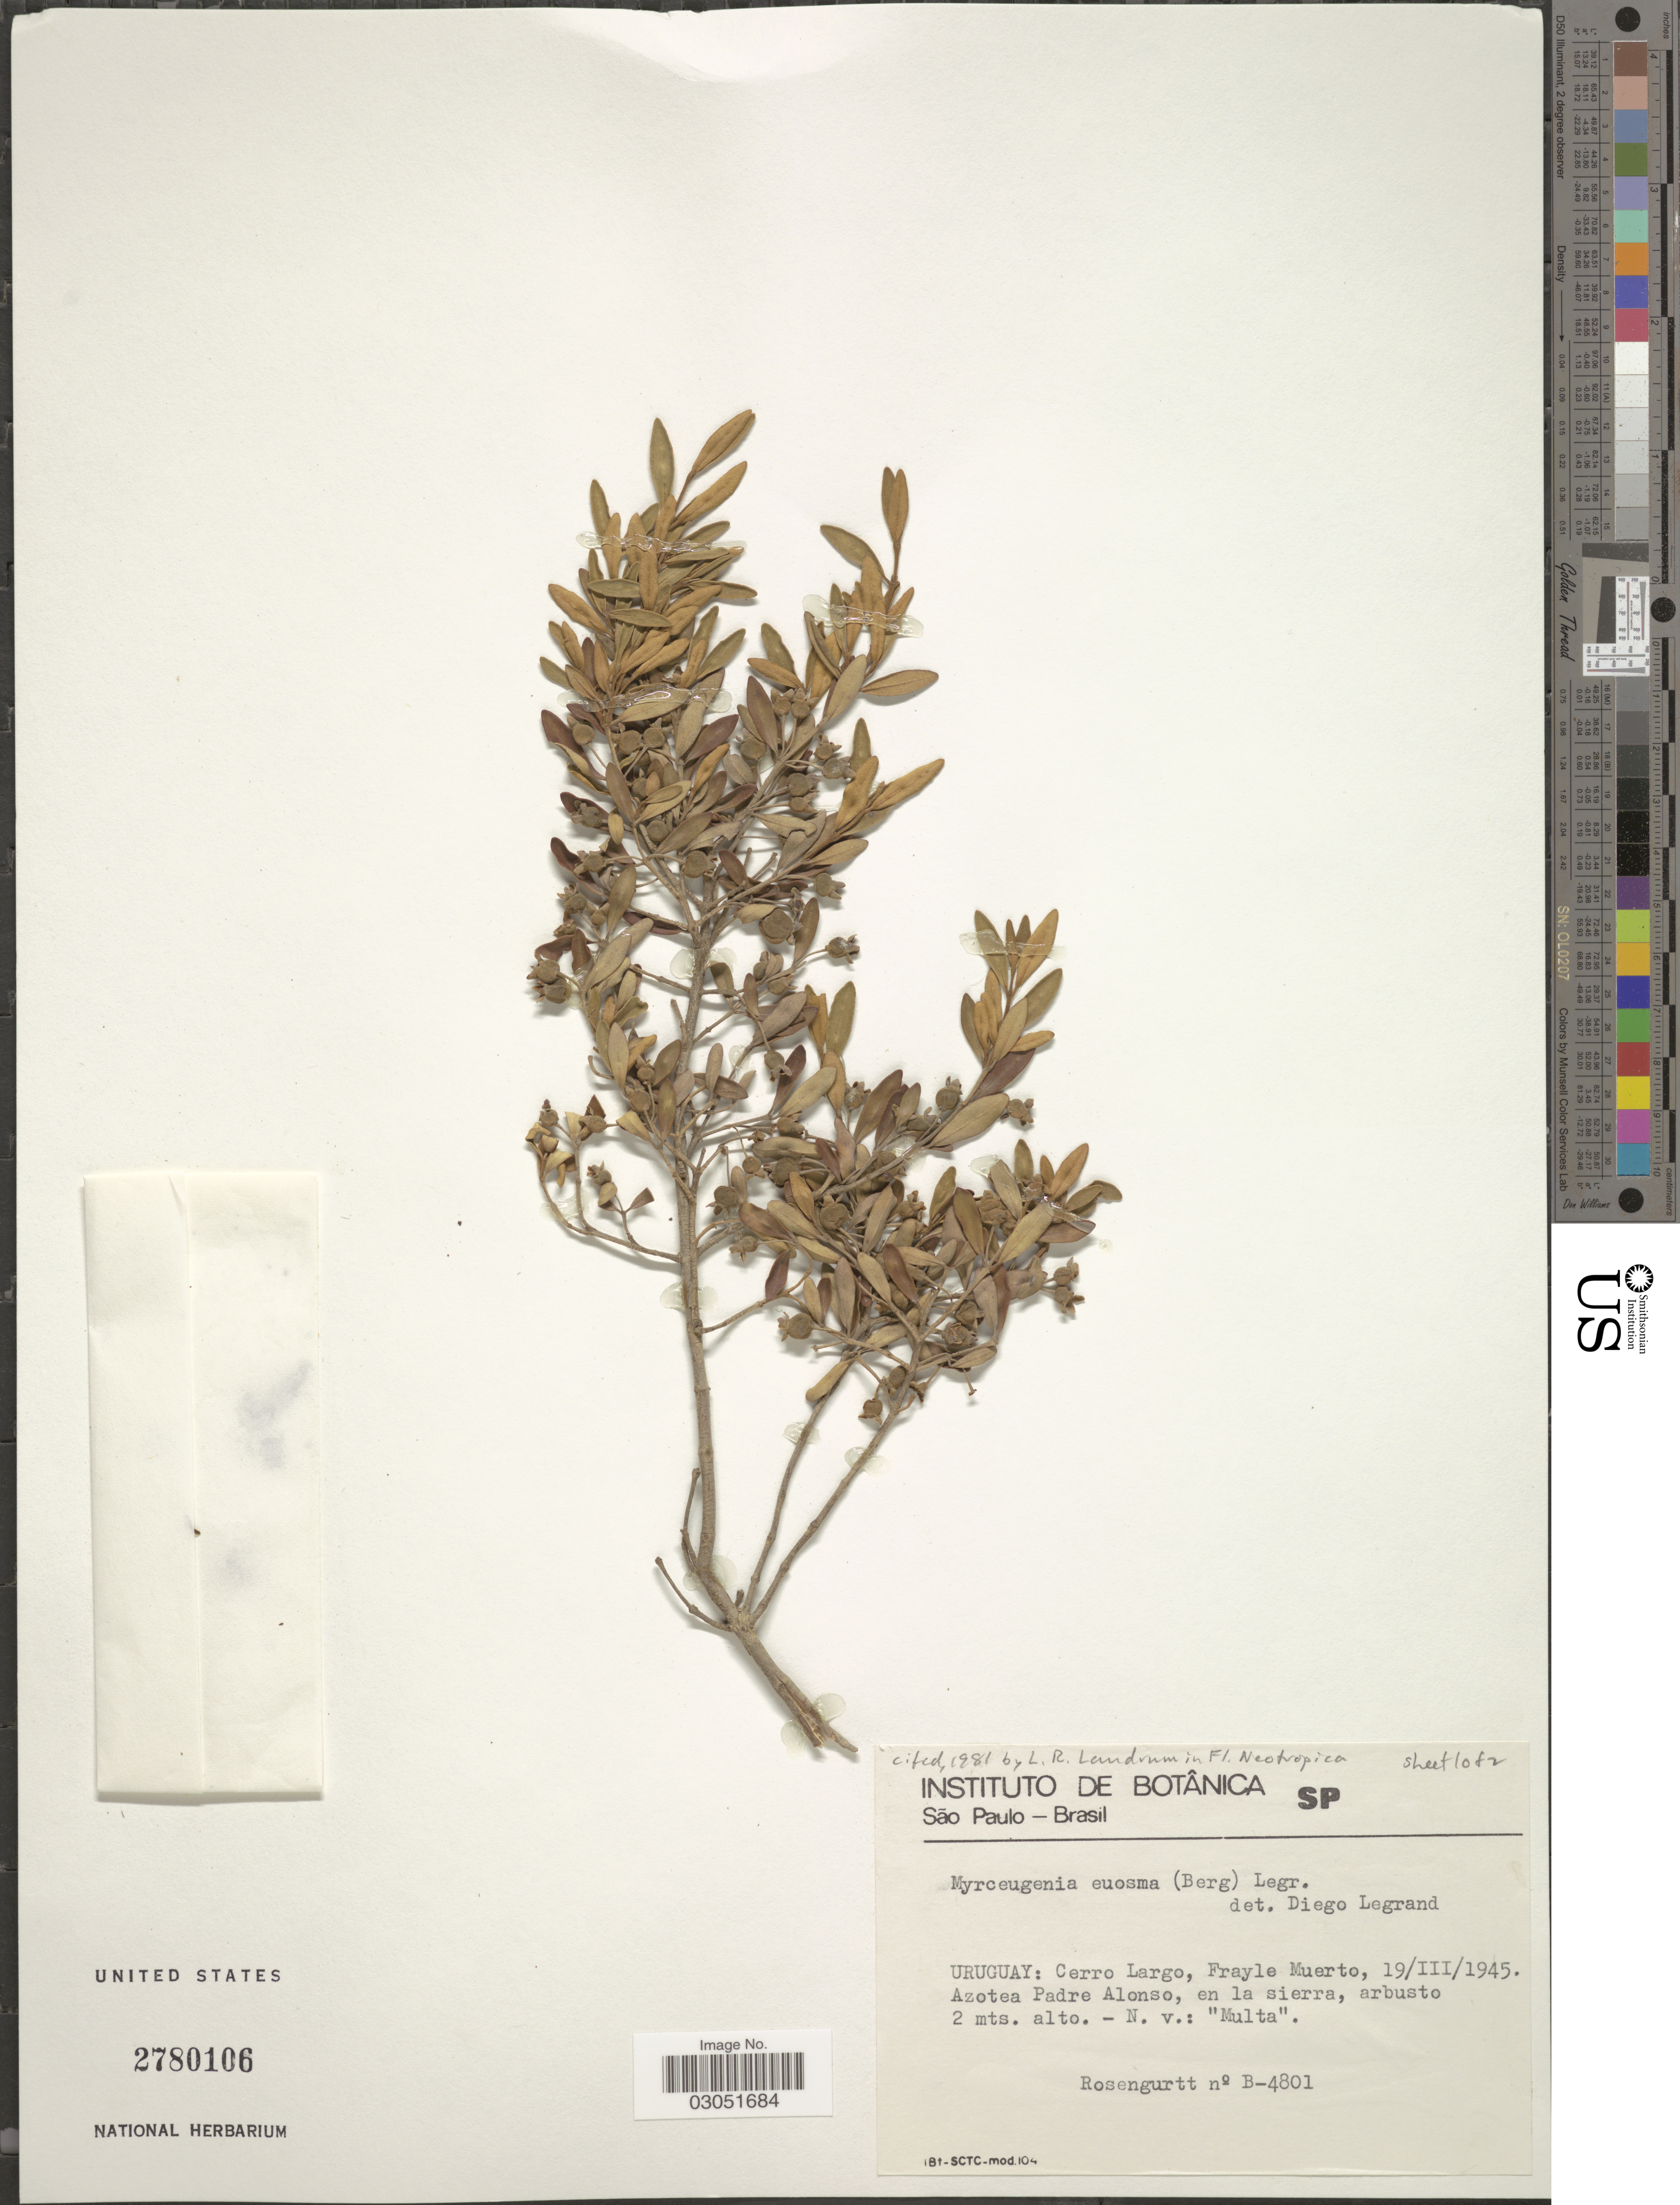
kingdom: Plantae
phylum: Tracheophyta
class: Magnoliopsida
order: Myrtales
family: Myrtaceae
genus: Myrceugenia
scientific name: Myrceugenia euosma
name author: (Berg) D. Legrand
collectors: Rosengurtt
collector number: B-4801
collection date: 1945-03-19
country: Uruguay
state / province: Cerro Largo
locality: Frayle Muerto. Azotea Padre Alonso, en la sierra.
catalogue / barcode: US 2780106